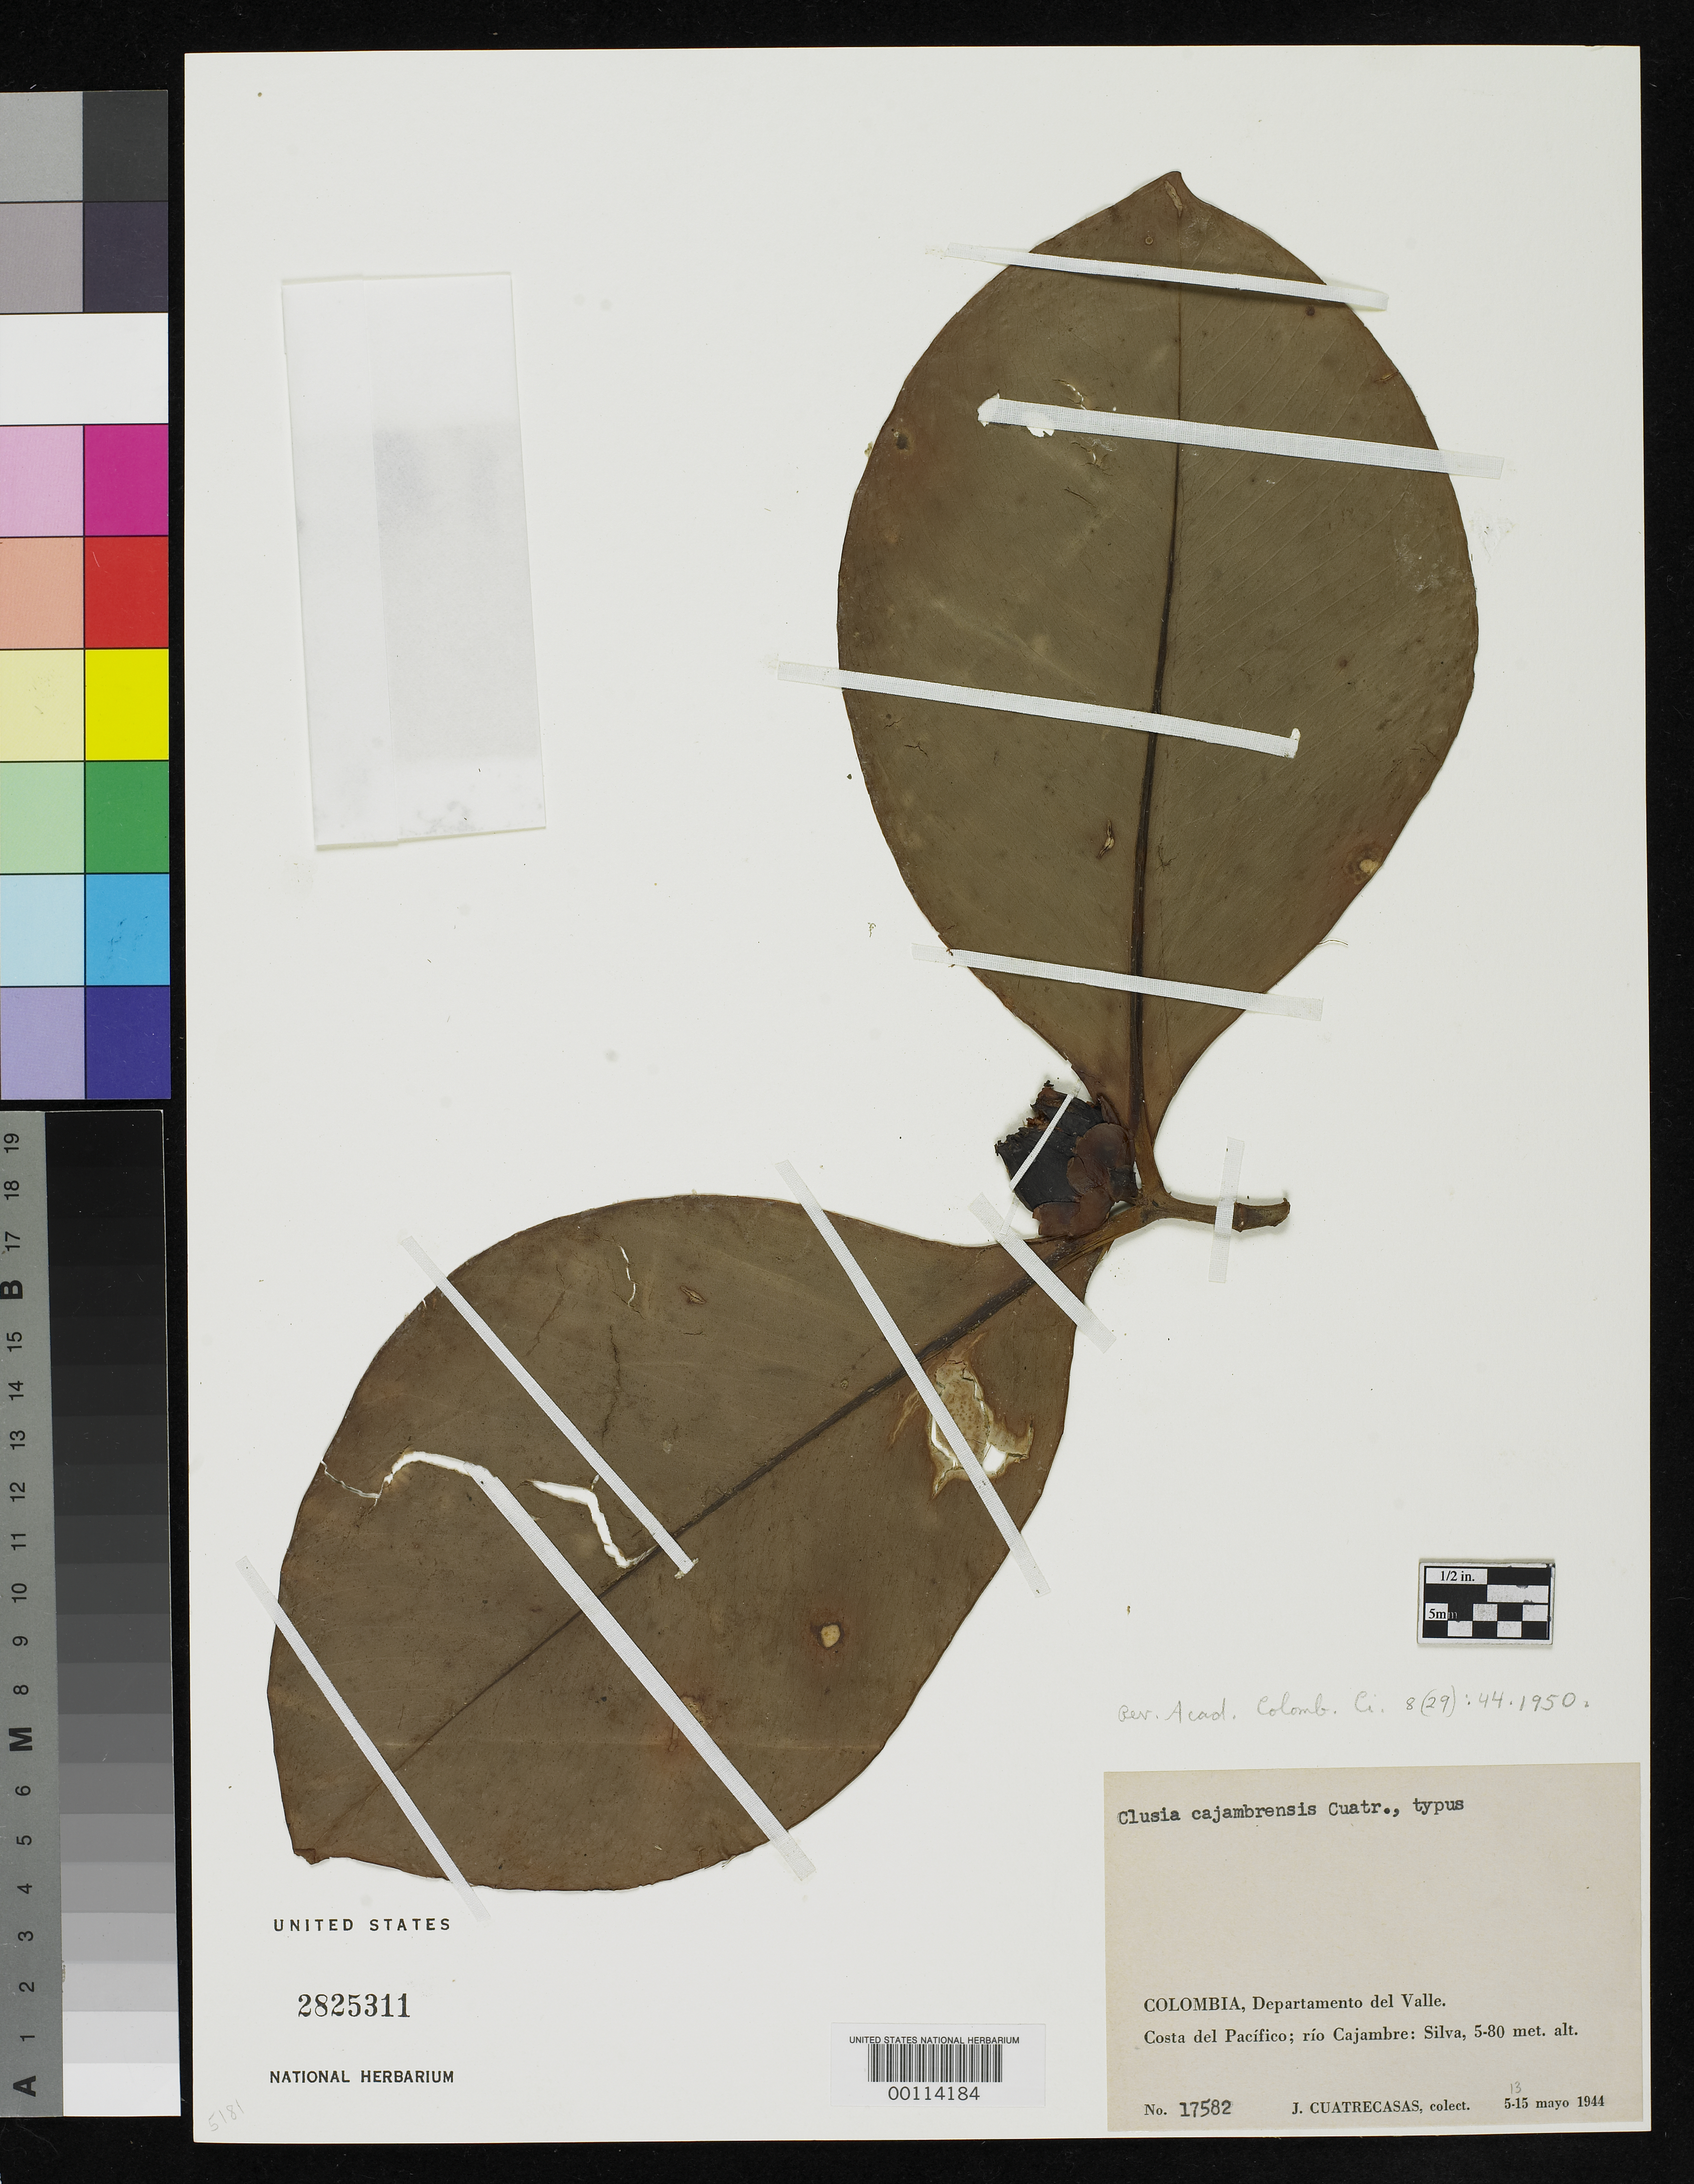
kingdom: Plantae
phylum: Tracheophyta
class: Magnoliopsida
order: Malpighiales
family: Clusiaceae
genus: Clusia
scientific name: Clusia cajambrensis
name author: Cuatrec.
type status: Type Collection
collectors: J. Cuatrecasas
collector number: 17582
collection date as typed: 13 May 1944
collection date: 1944-05-13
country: Colombia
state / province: Valle del Cauca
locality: Pacific Coast, Rio Cajambre, silva.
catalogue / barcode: US 2825311